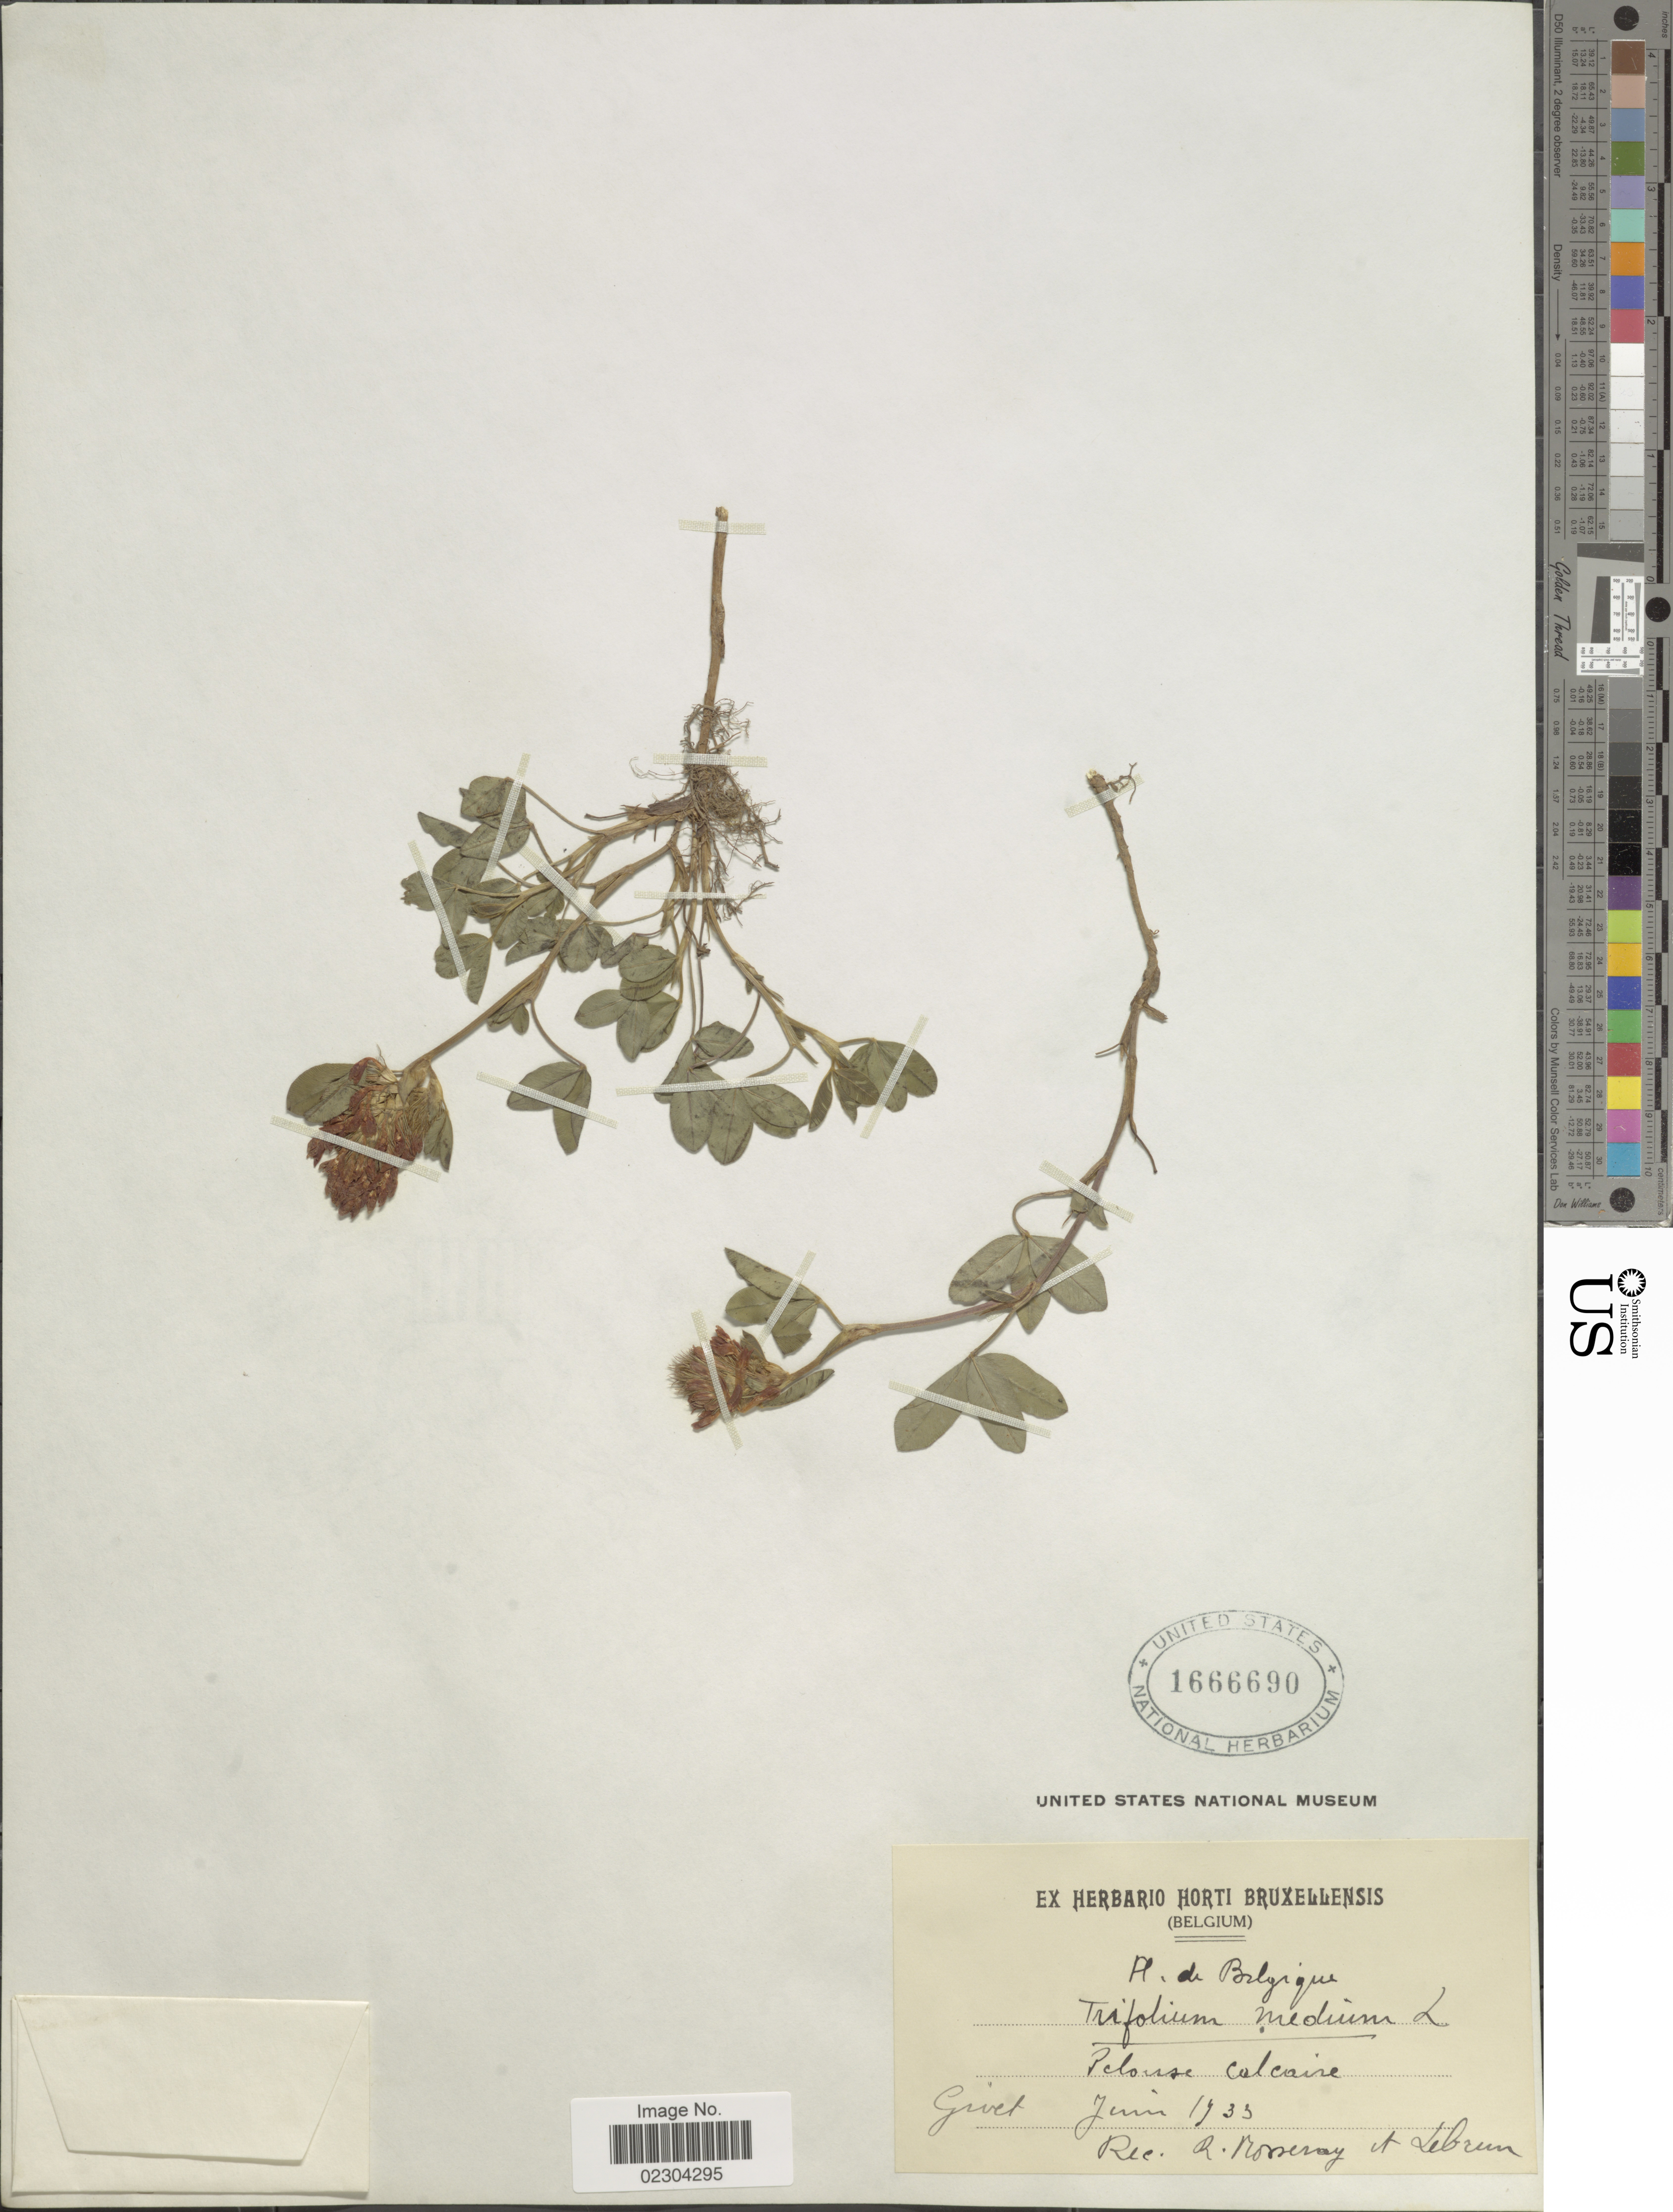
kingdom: Plantae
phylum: Tracheophyta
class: Magnoliopsida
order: Fabales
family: Fabaceae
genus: Trifolium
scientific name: Trifolium medium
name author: L.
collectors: R. Mosseray & J.A. Lebrun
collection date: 1933-06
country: Belgium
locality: Pelouse calcaire, Givet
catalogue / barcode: US 1666690